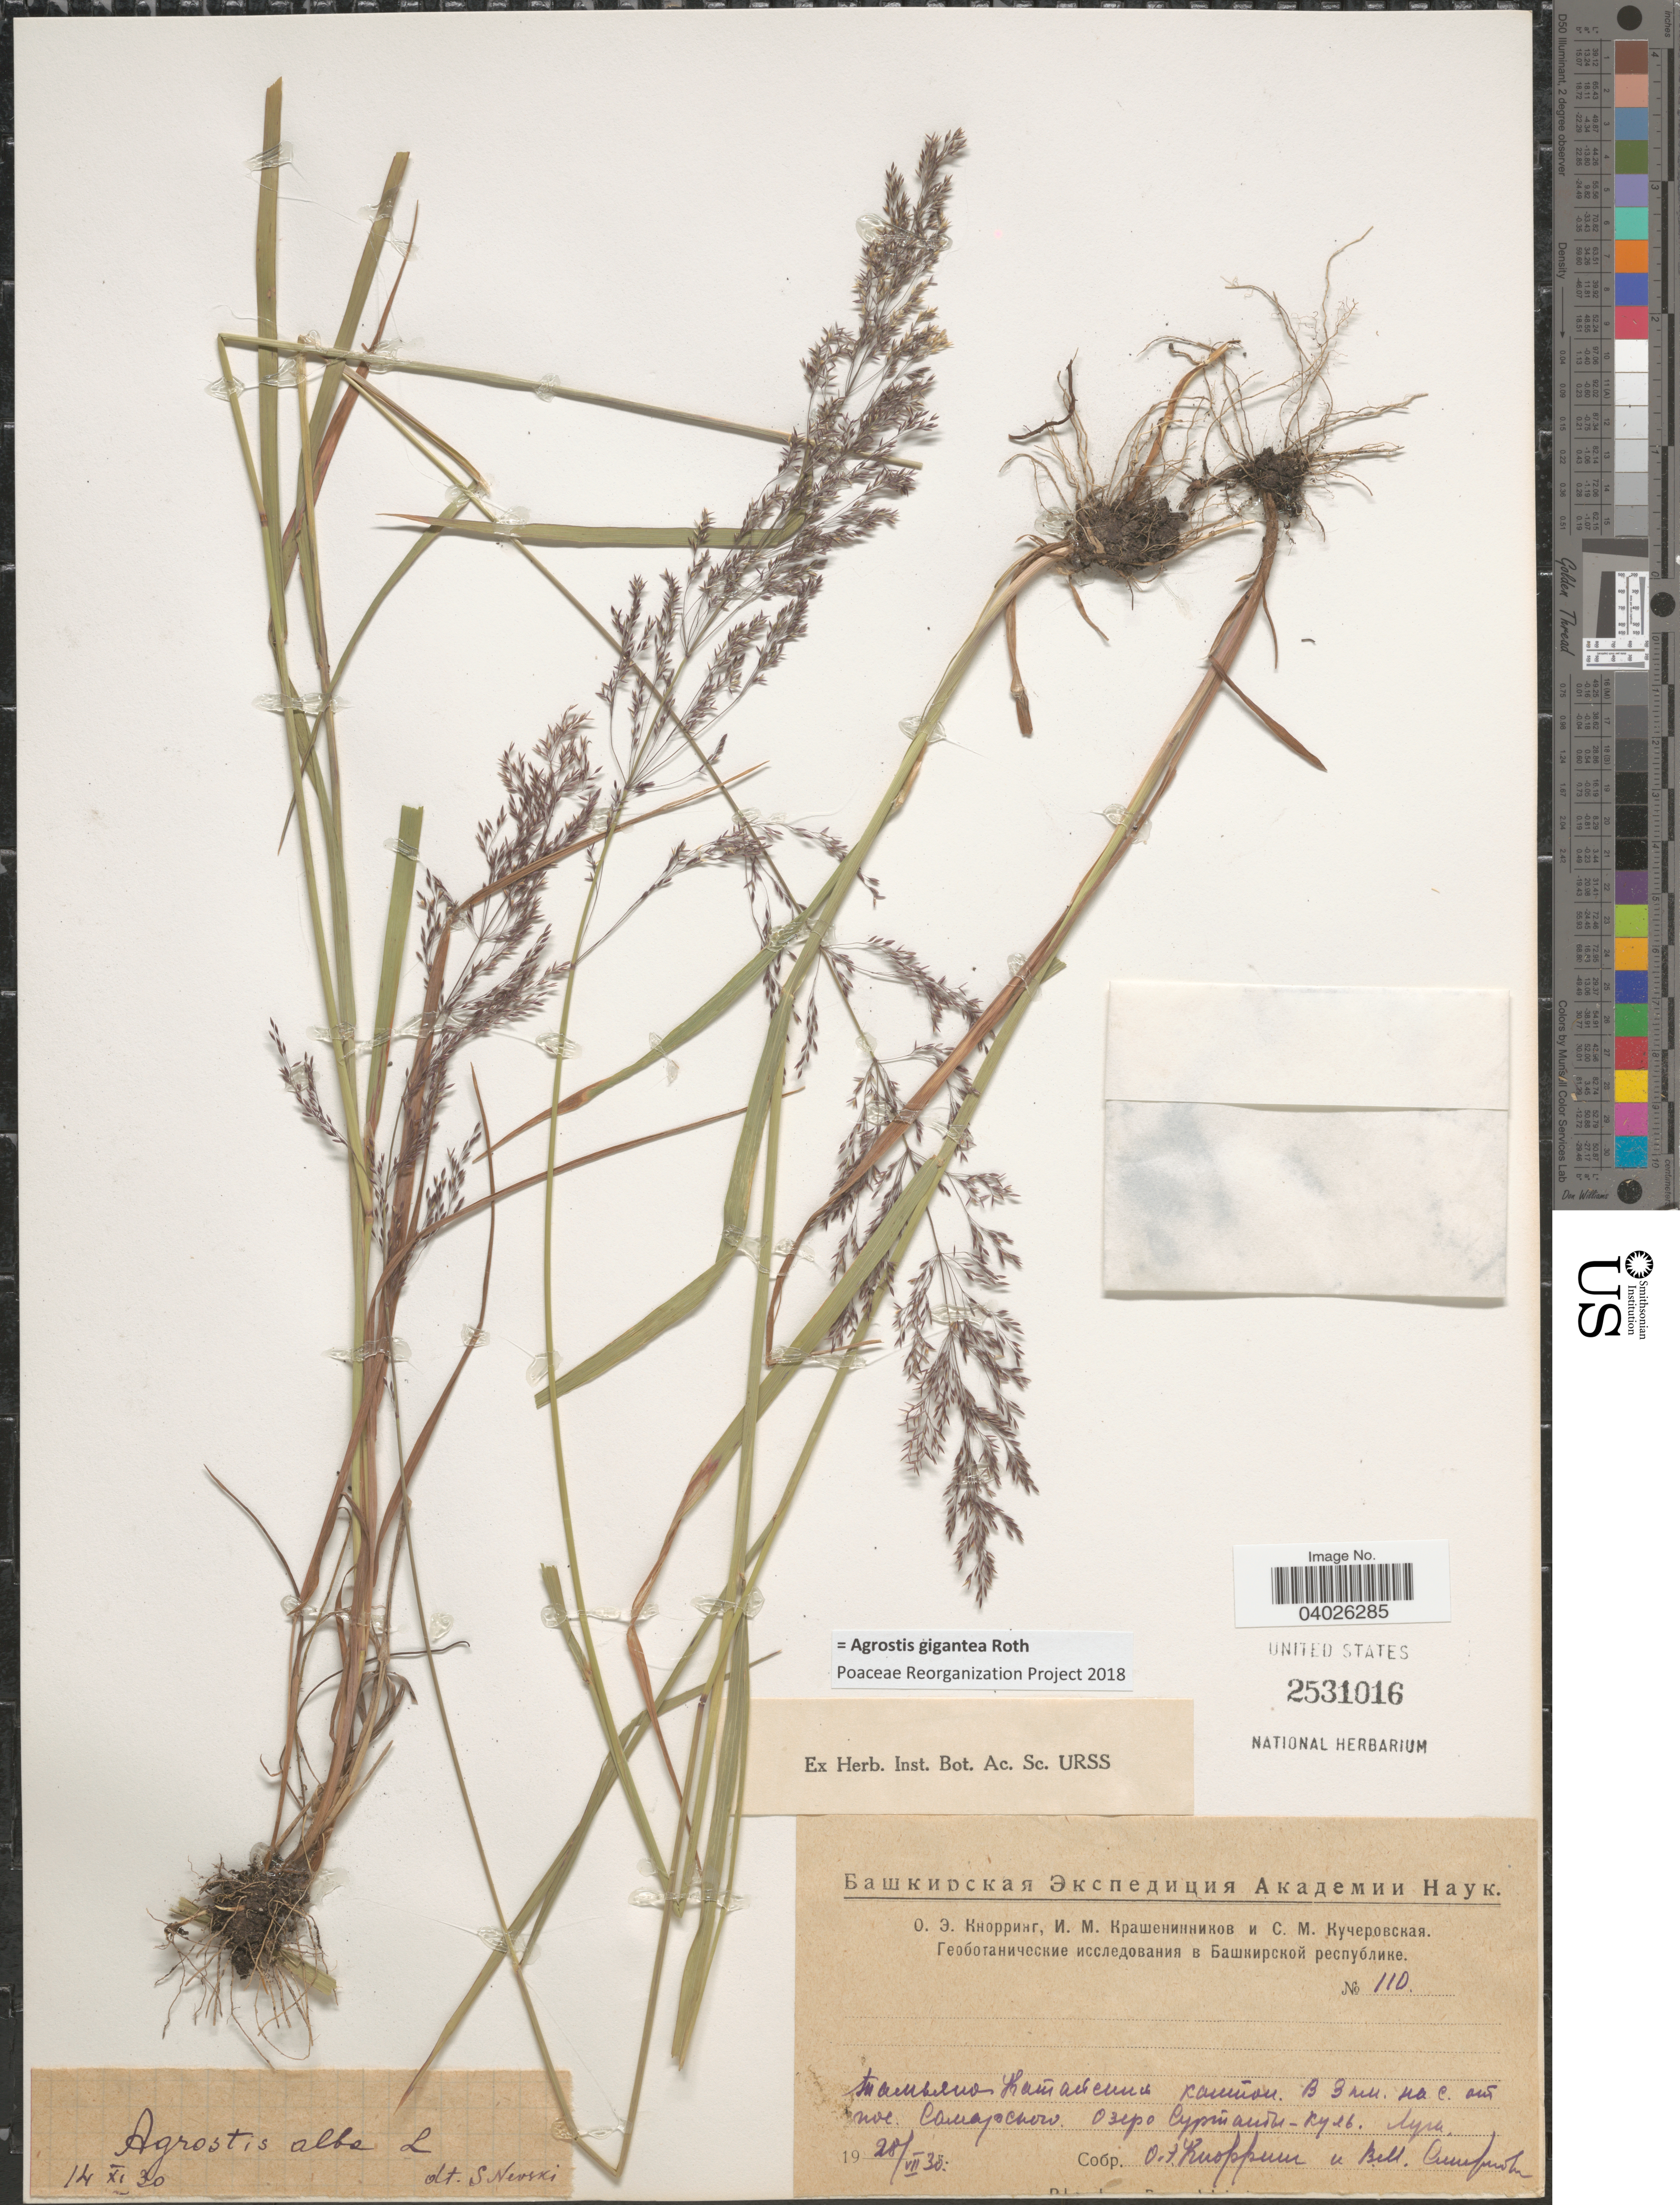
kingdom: Plantae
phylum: Tracheophyta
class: Liliopsida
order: Poales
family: Poaceae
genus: Agrostis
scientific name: Agrostis gigantea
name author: Roth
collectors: O. Knorring & V. Smirnova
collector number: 110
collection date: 1935-07-28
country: Russian Federation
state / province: Bashkortostan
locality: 3 km N of Samarskoye, lake Surtandy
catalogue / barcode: US 2531016